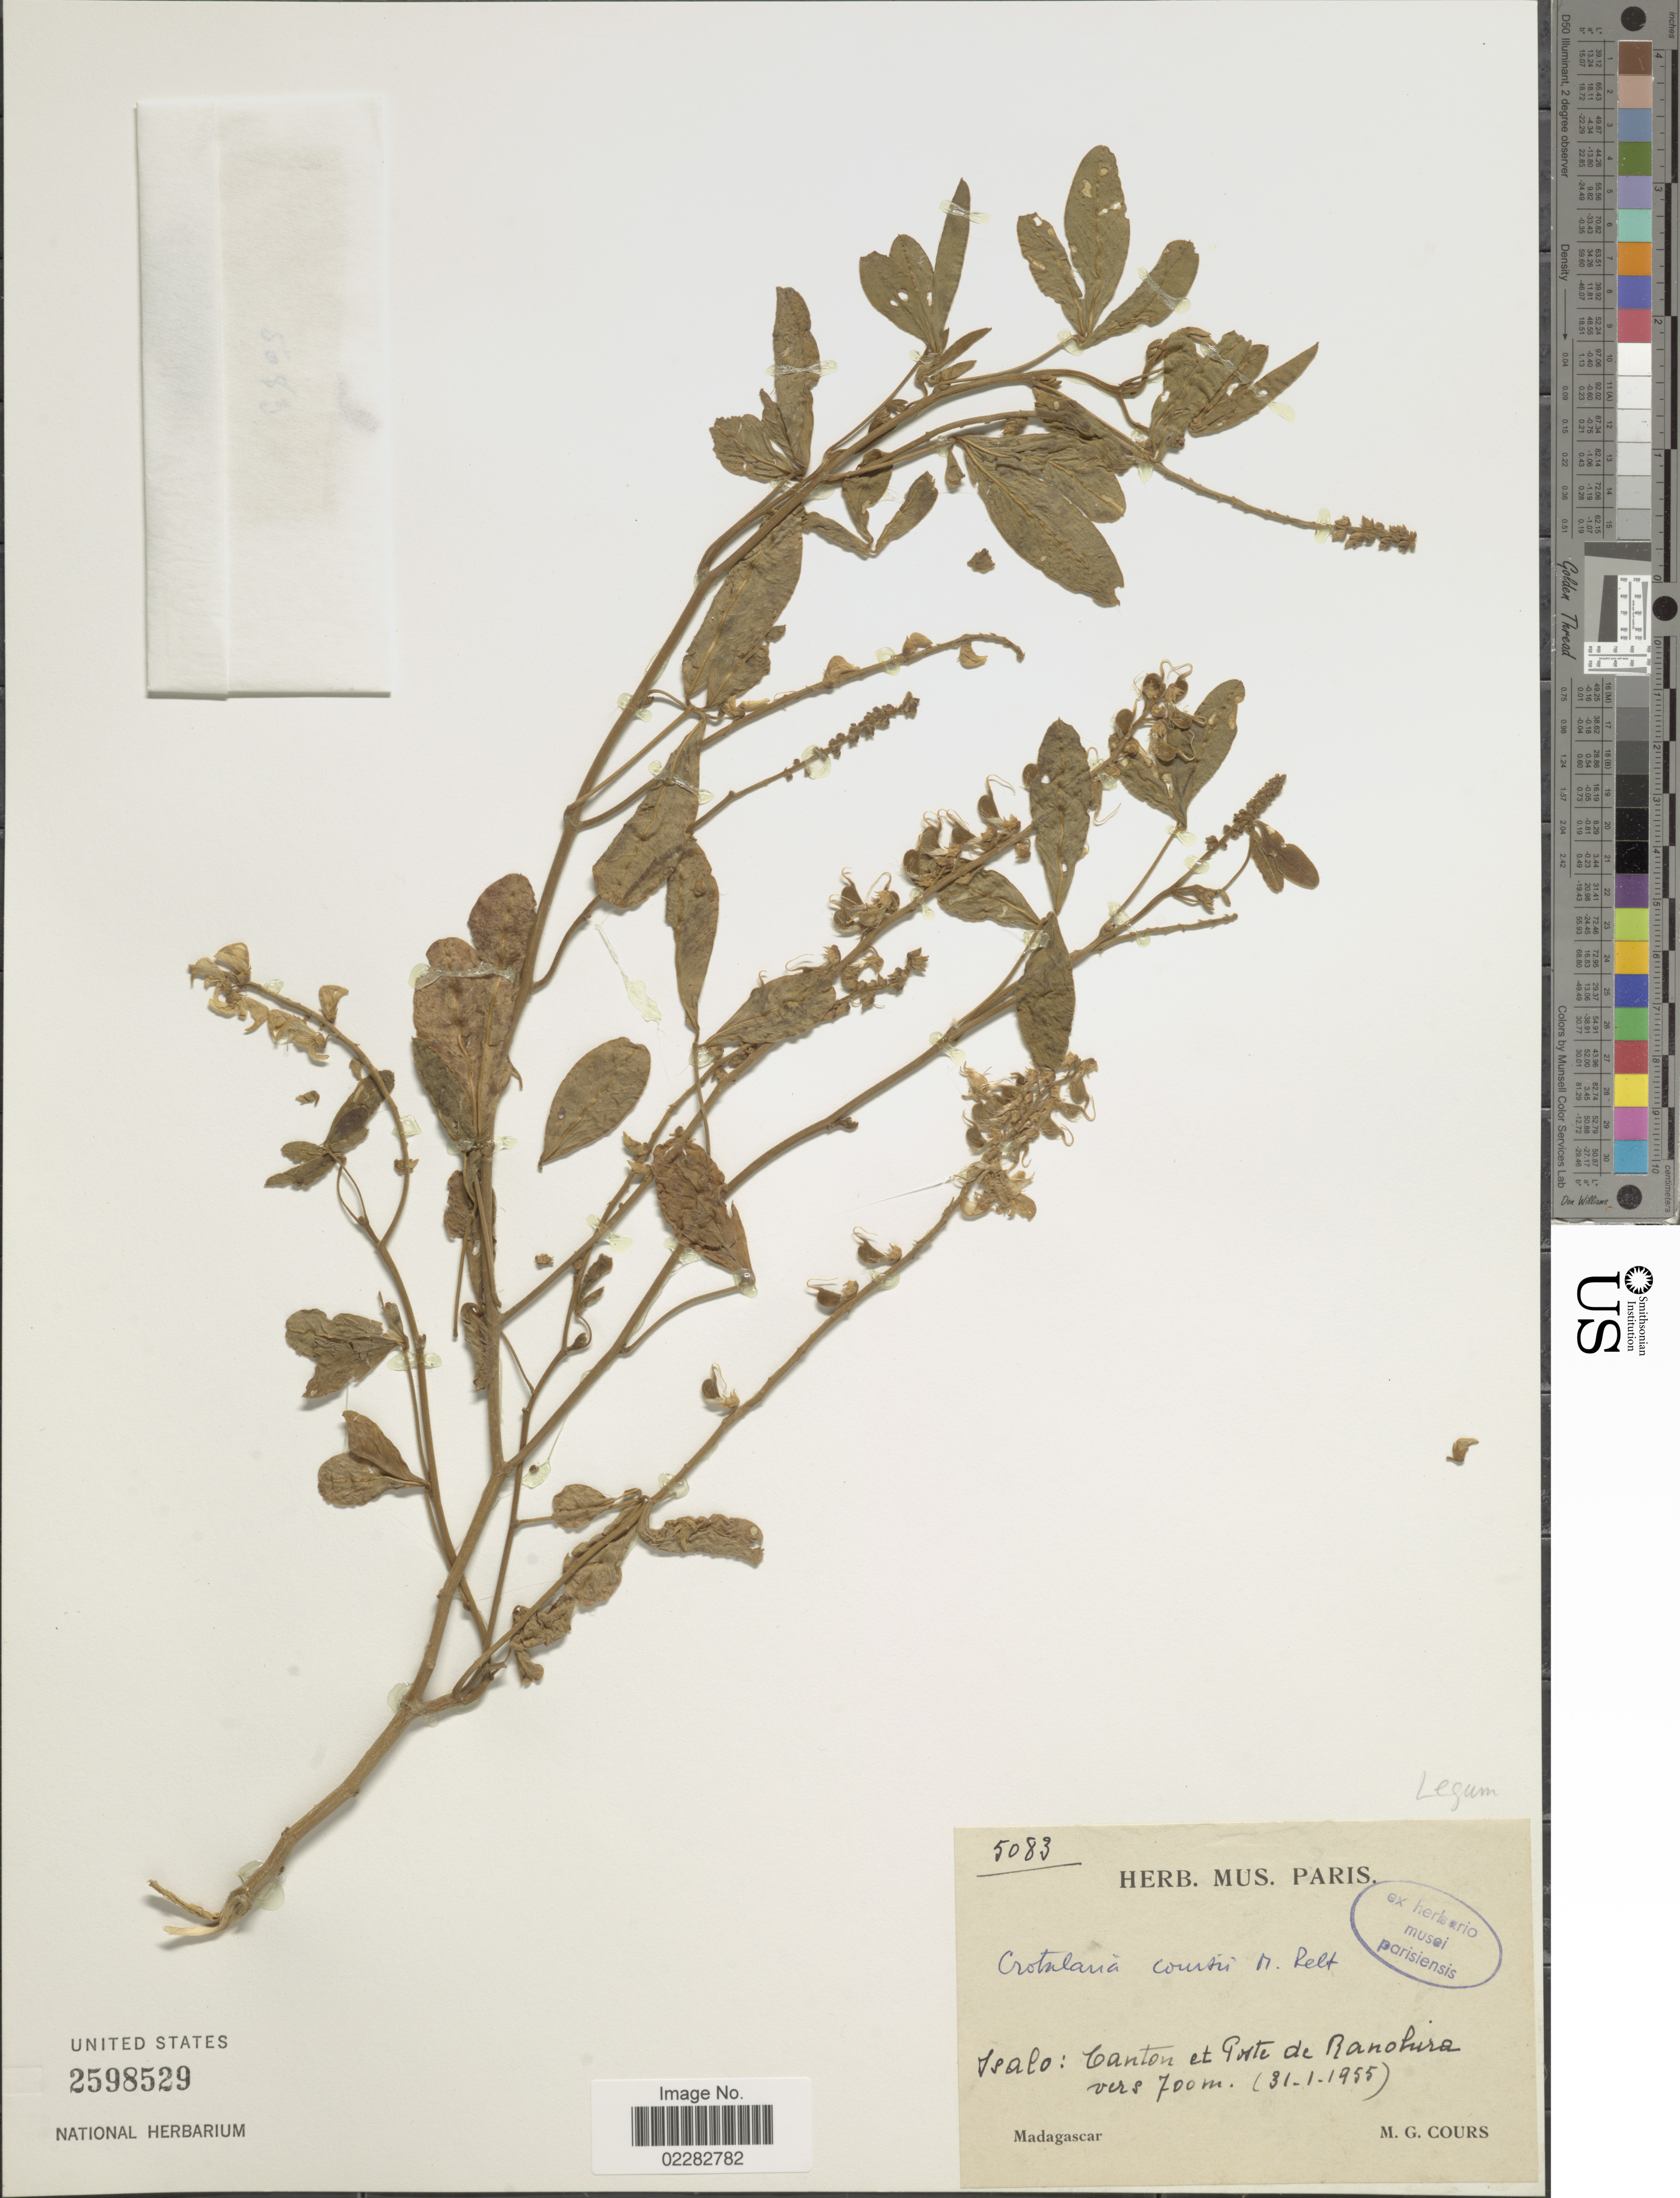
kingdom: Plantae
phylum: Tracheophyta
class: Magnoliopsida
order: Fabales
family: Fabaceae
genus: Crotalaria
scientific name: Crotalaria coursii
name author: Pelt.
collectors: M. Cours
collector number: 5083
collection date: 1955-01-31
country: Madagascar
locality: Isalo: Canton et Porte de Ranohira.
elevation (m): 700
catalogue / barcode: US 2598529